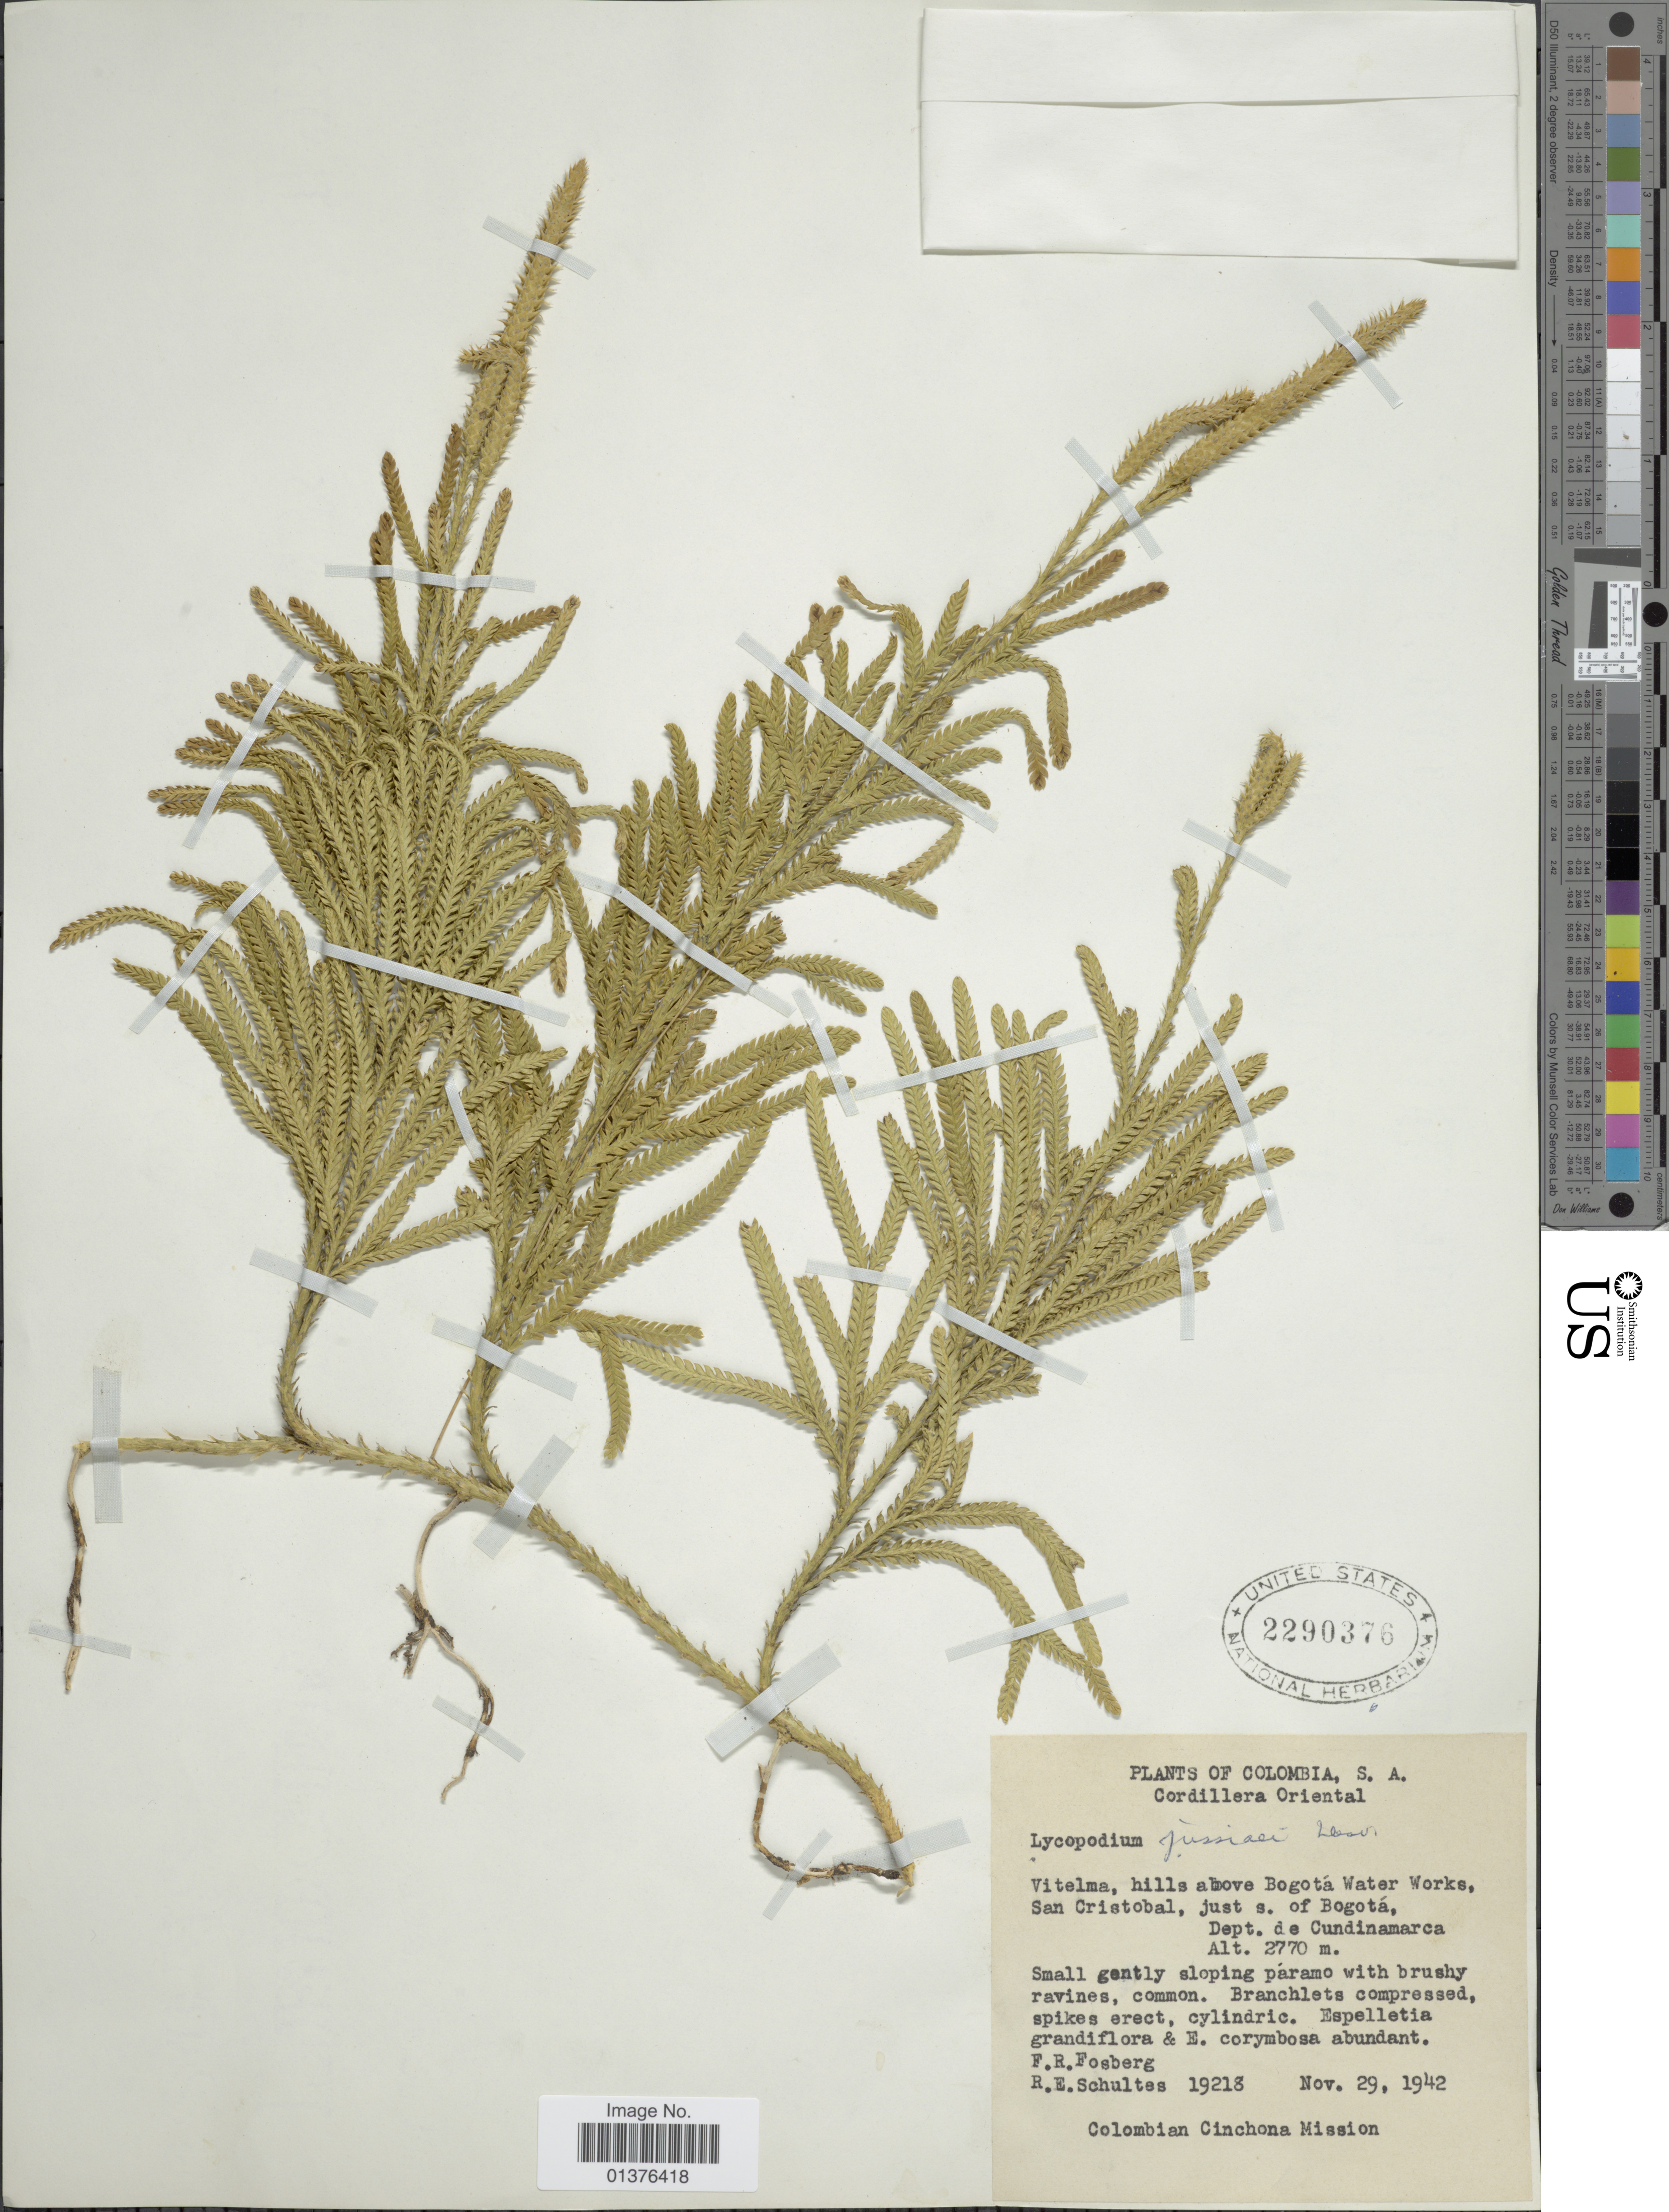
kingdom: Plantae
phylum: Tracheophyta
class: Lycopodiopsida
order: Lycopodiales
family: Lycopodiaceae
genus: Diphasium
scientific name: Diphasium jussiaei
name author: (Desv.) C. Presl ex Rothm.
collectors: F. R. Fosberg & R. E. Schultes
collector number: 19218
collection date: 1942-11-29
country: Colombia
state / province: Cundinamarca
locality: Vitelma, hills above Bogota Water Works, San Cristobal, just s. of Bogotá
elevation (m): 2770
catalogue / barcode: US 2290376